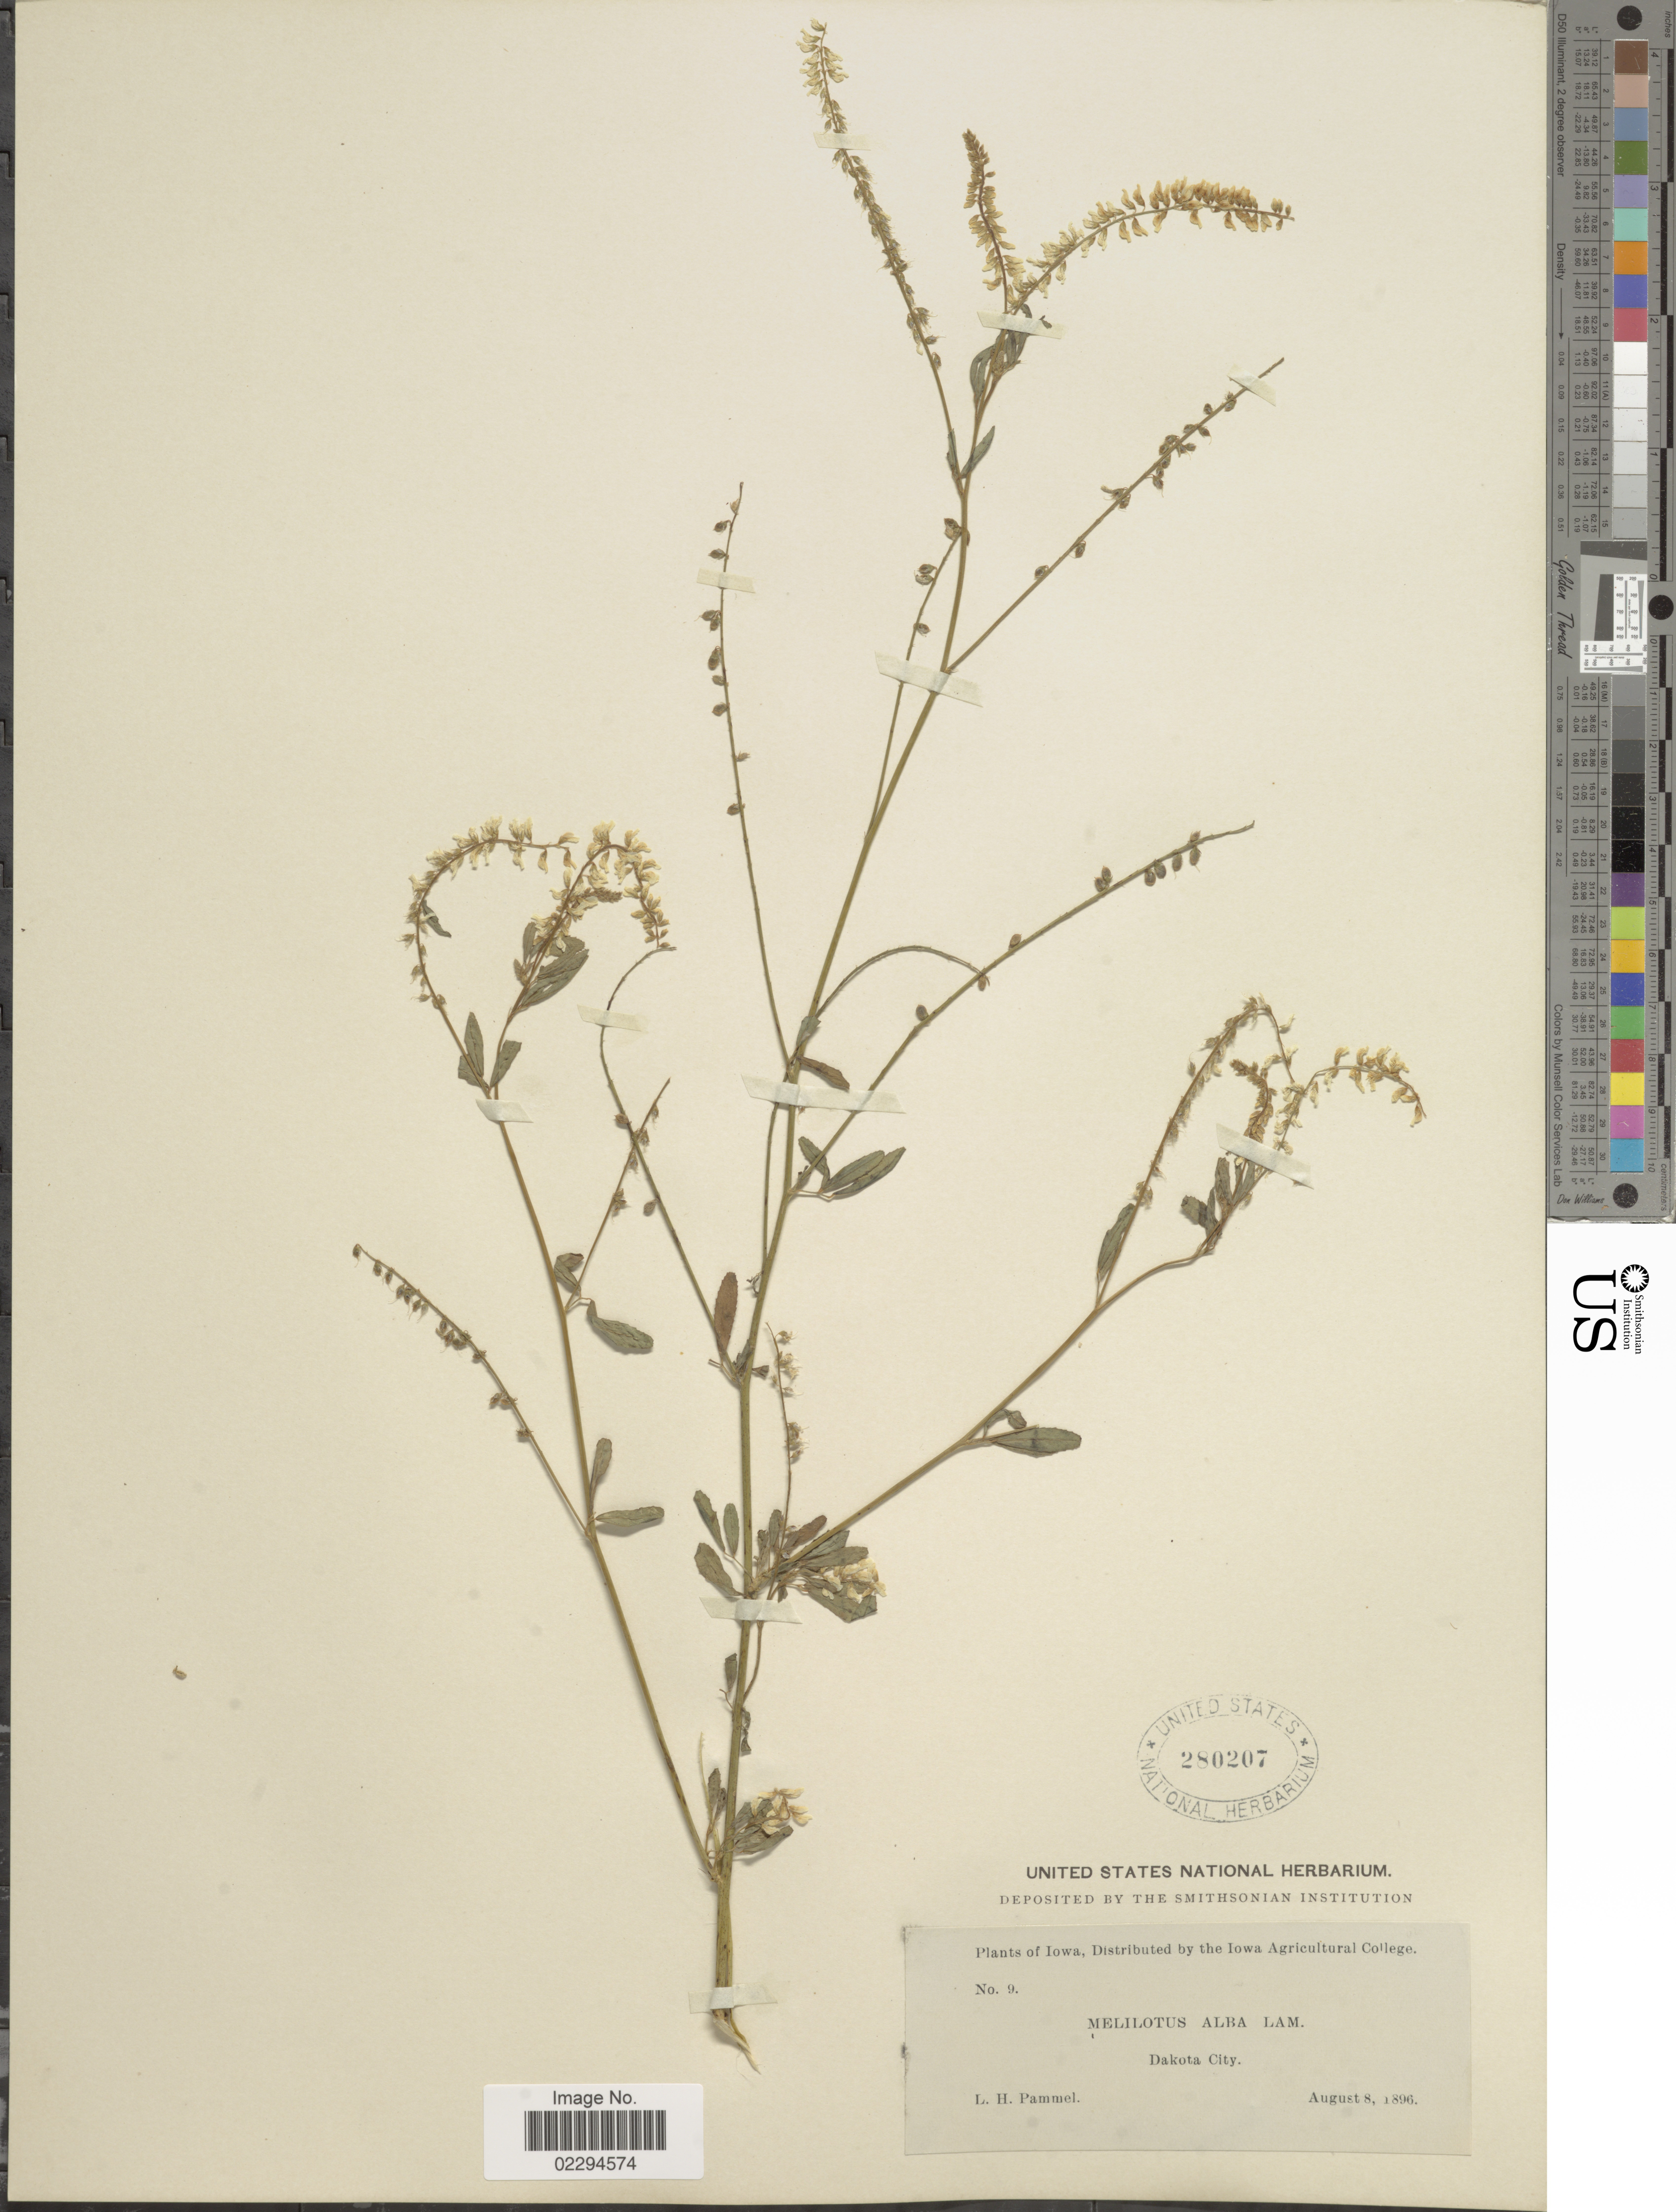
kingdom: Plantae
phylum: Tracheophyta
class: Magnoliopsida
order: Fabales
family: Fabaceae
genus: Melilotus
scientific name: Melilotus albus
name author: Medik.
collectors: L. Pammel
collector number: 9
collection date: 1896-08-08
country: United States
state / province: Iowa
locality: Dakota City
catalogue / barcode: US 280207